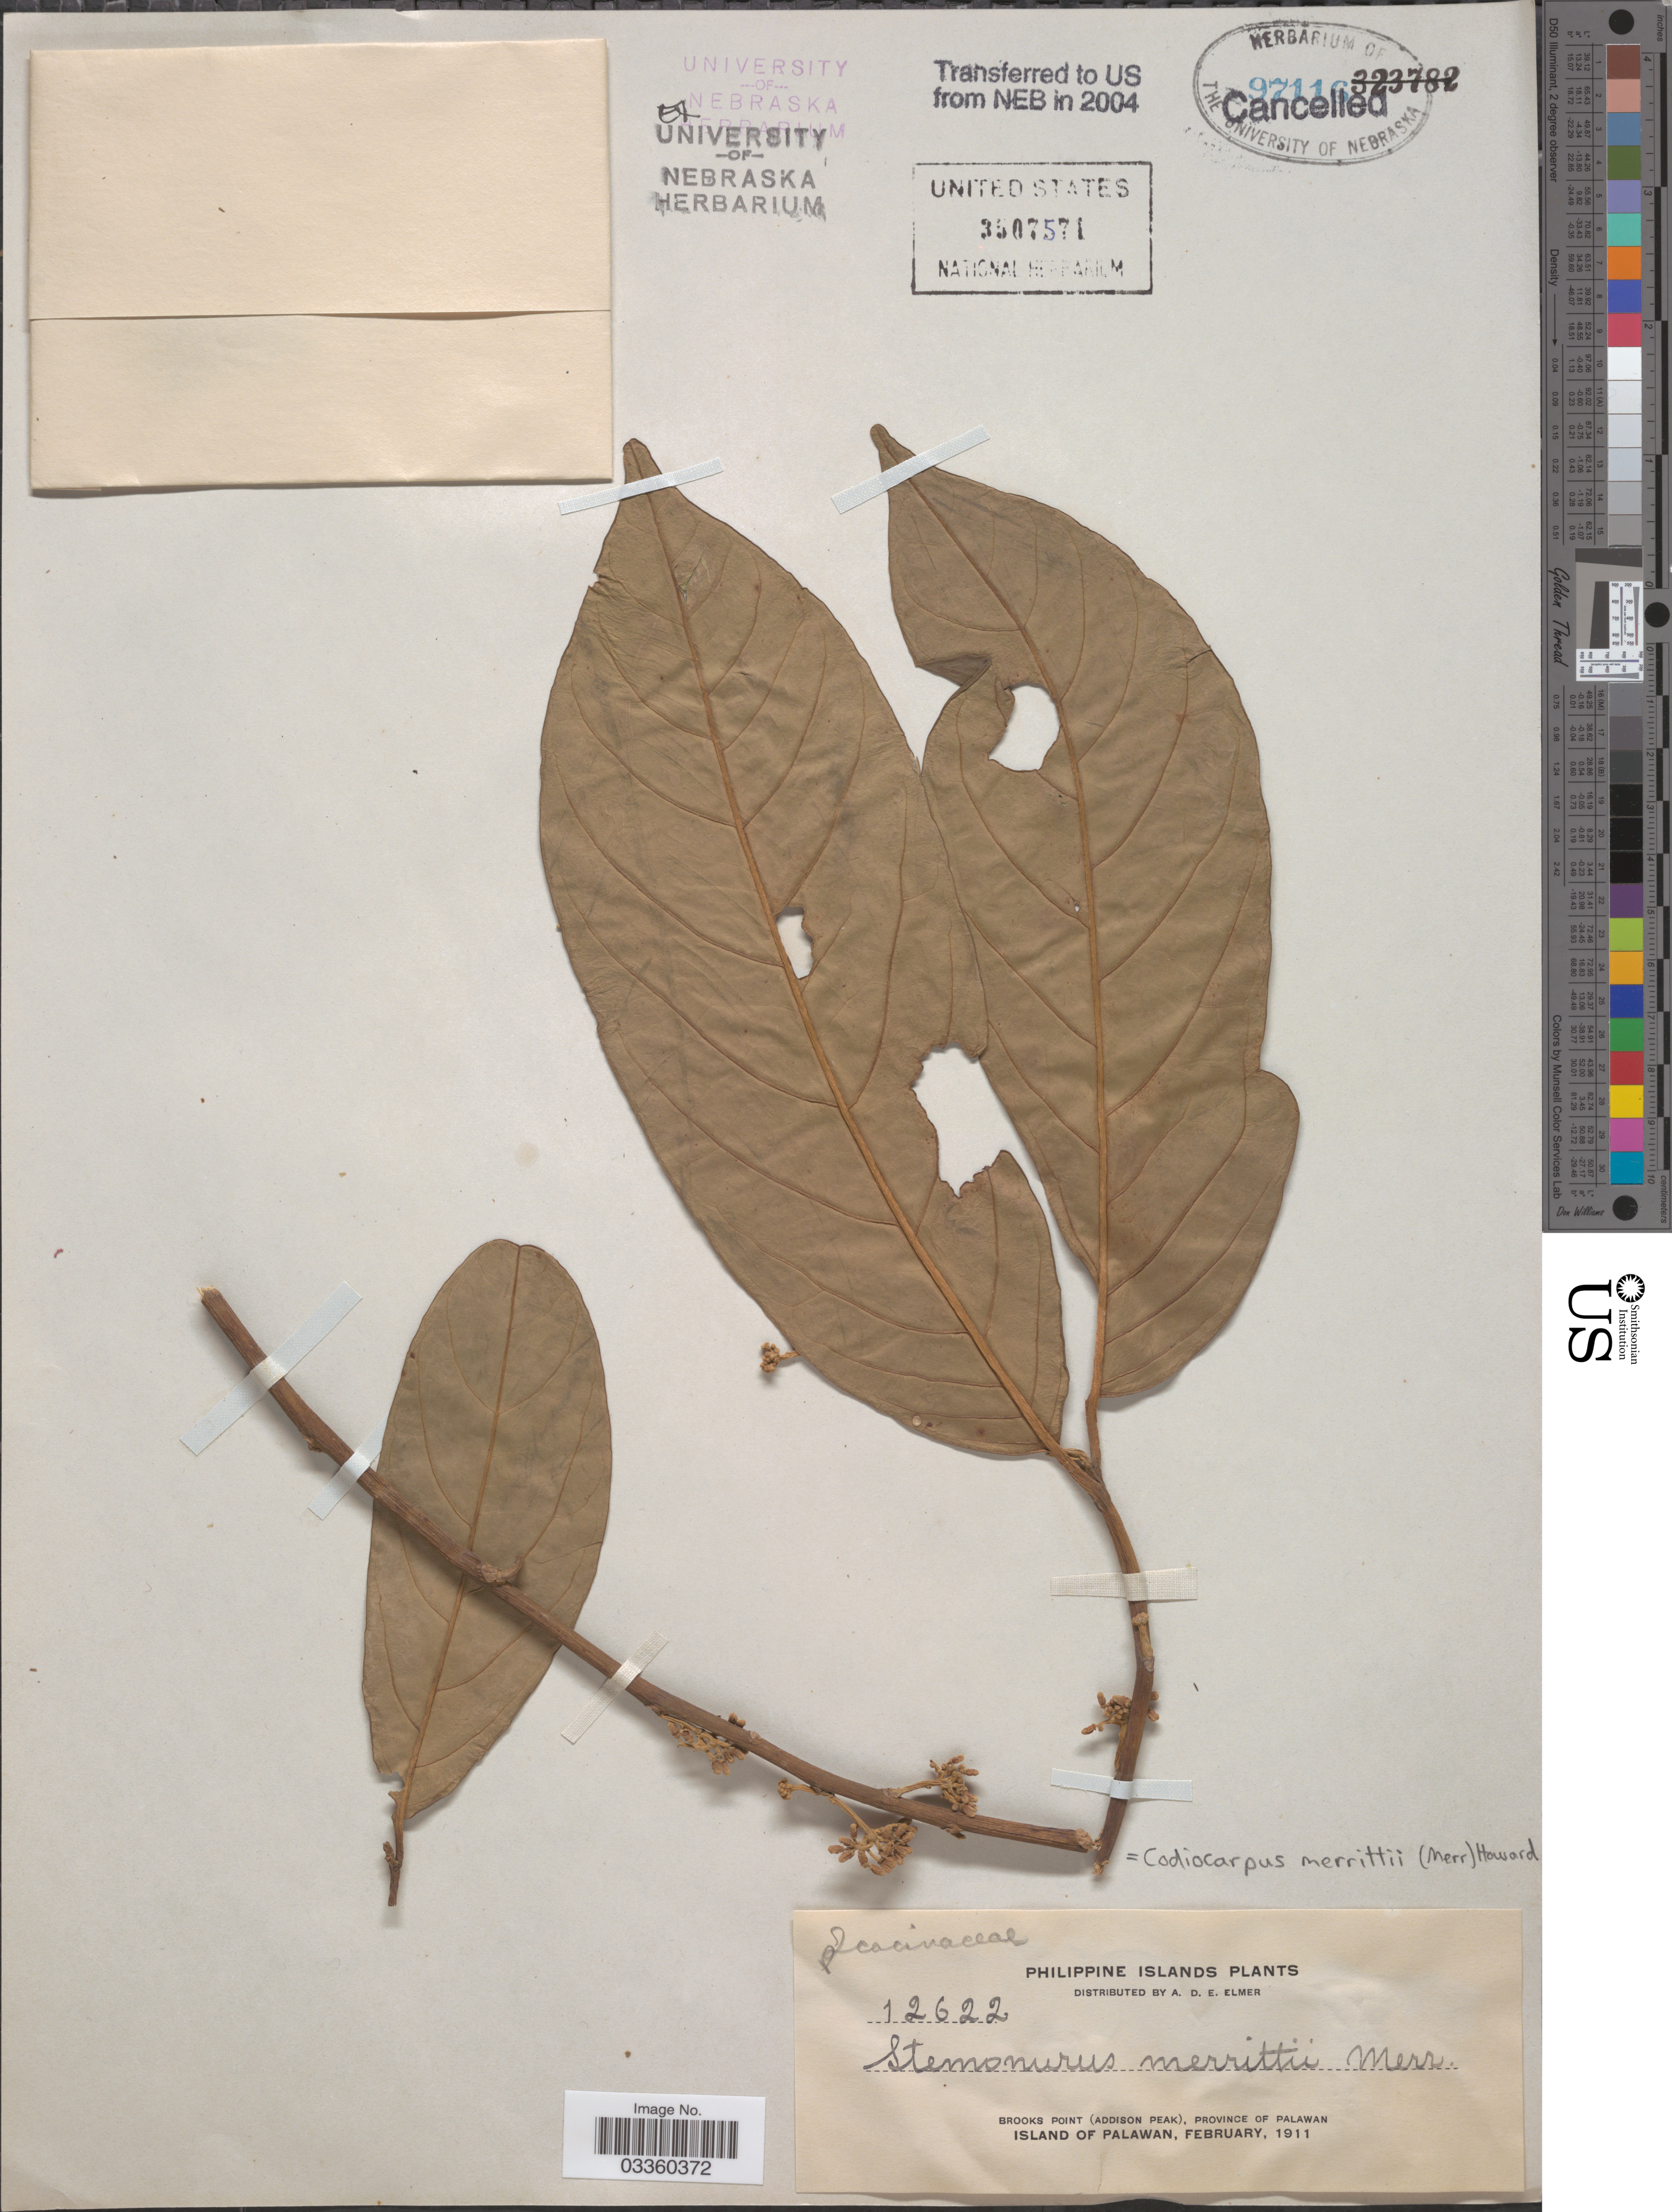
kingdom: Plantae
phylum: Tracheophyta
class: Magnoliopsida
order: Cardiopteridales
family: Stemonuraceae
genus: Codiocarpus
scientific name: Codiocarpus merrittii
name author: (Merr.) R.A. Howard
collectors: A. D. E. Elmer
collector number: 12622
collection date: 1911-02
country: Philippines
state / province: Mimaropa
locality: Brooks Point (Addison Peak), Province of Palawan, Island of Palawan.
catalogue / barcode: US 3507571